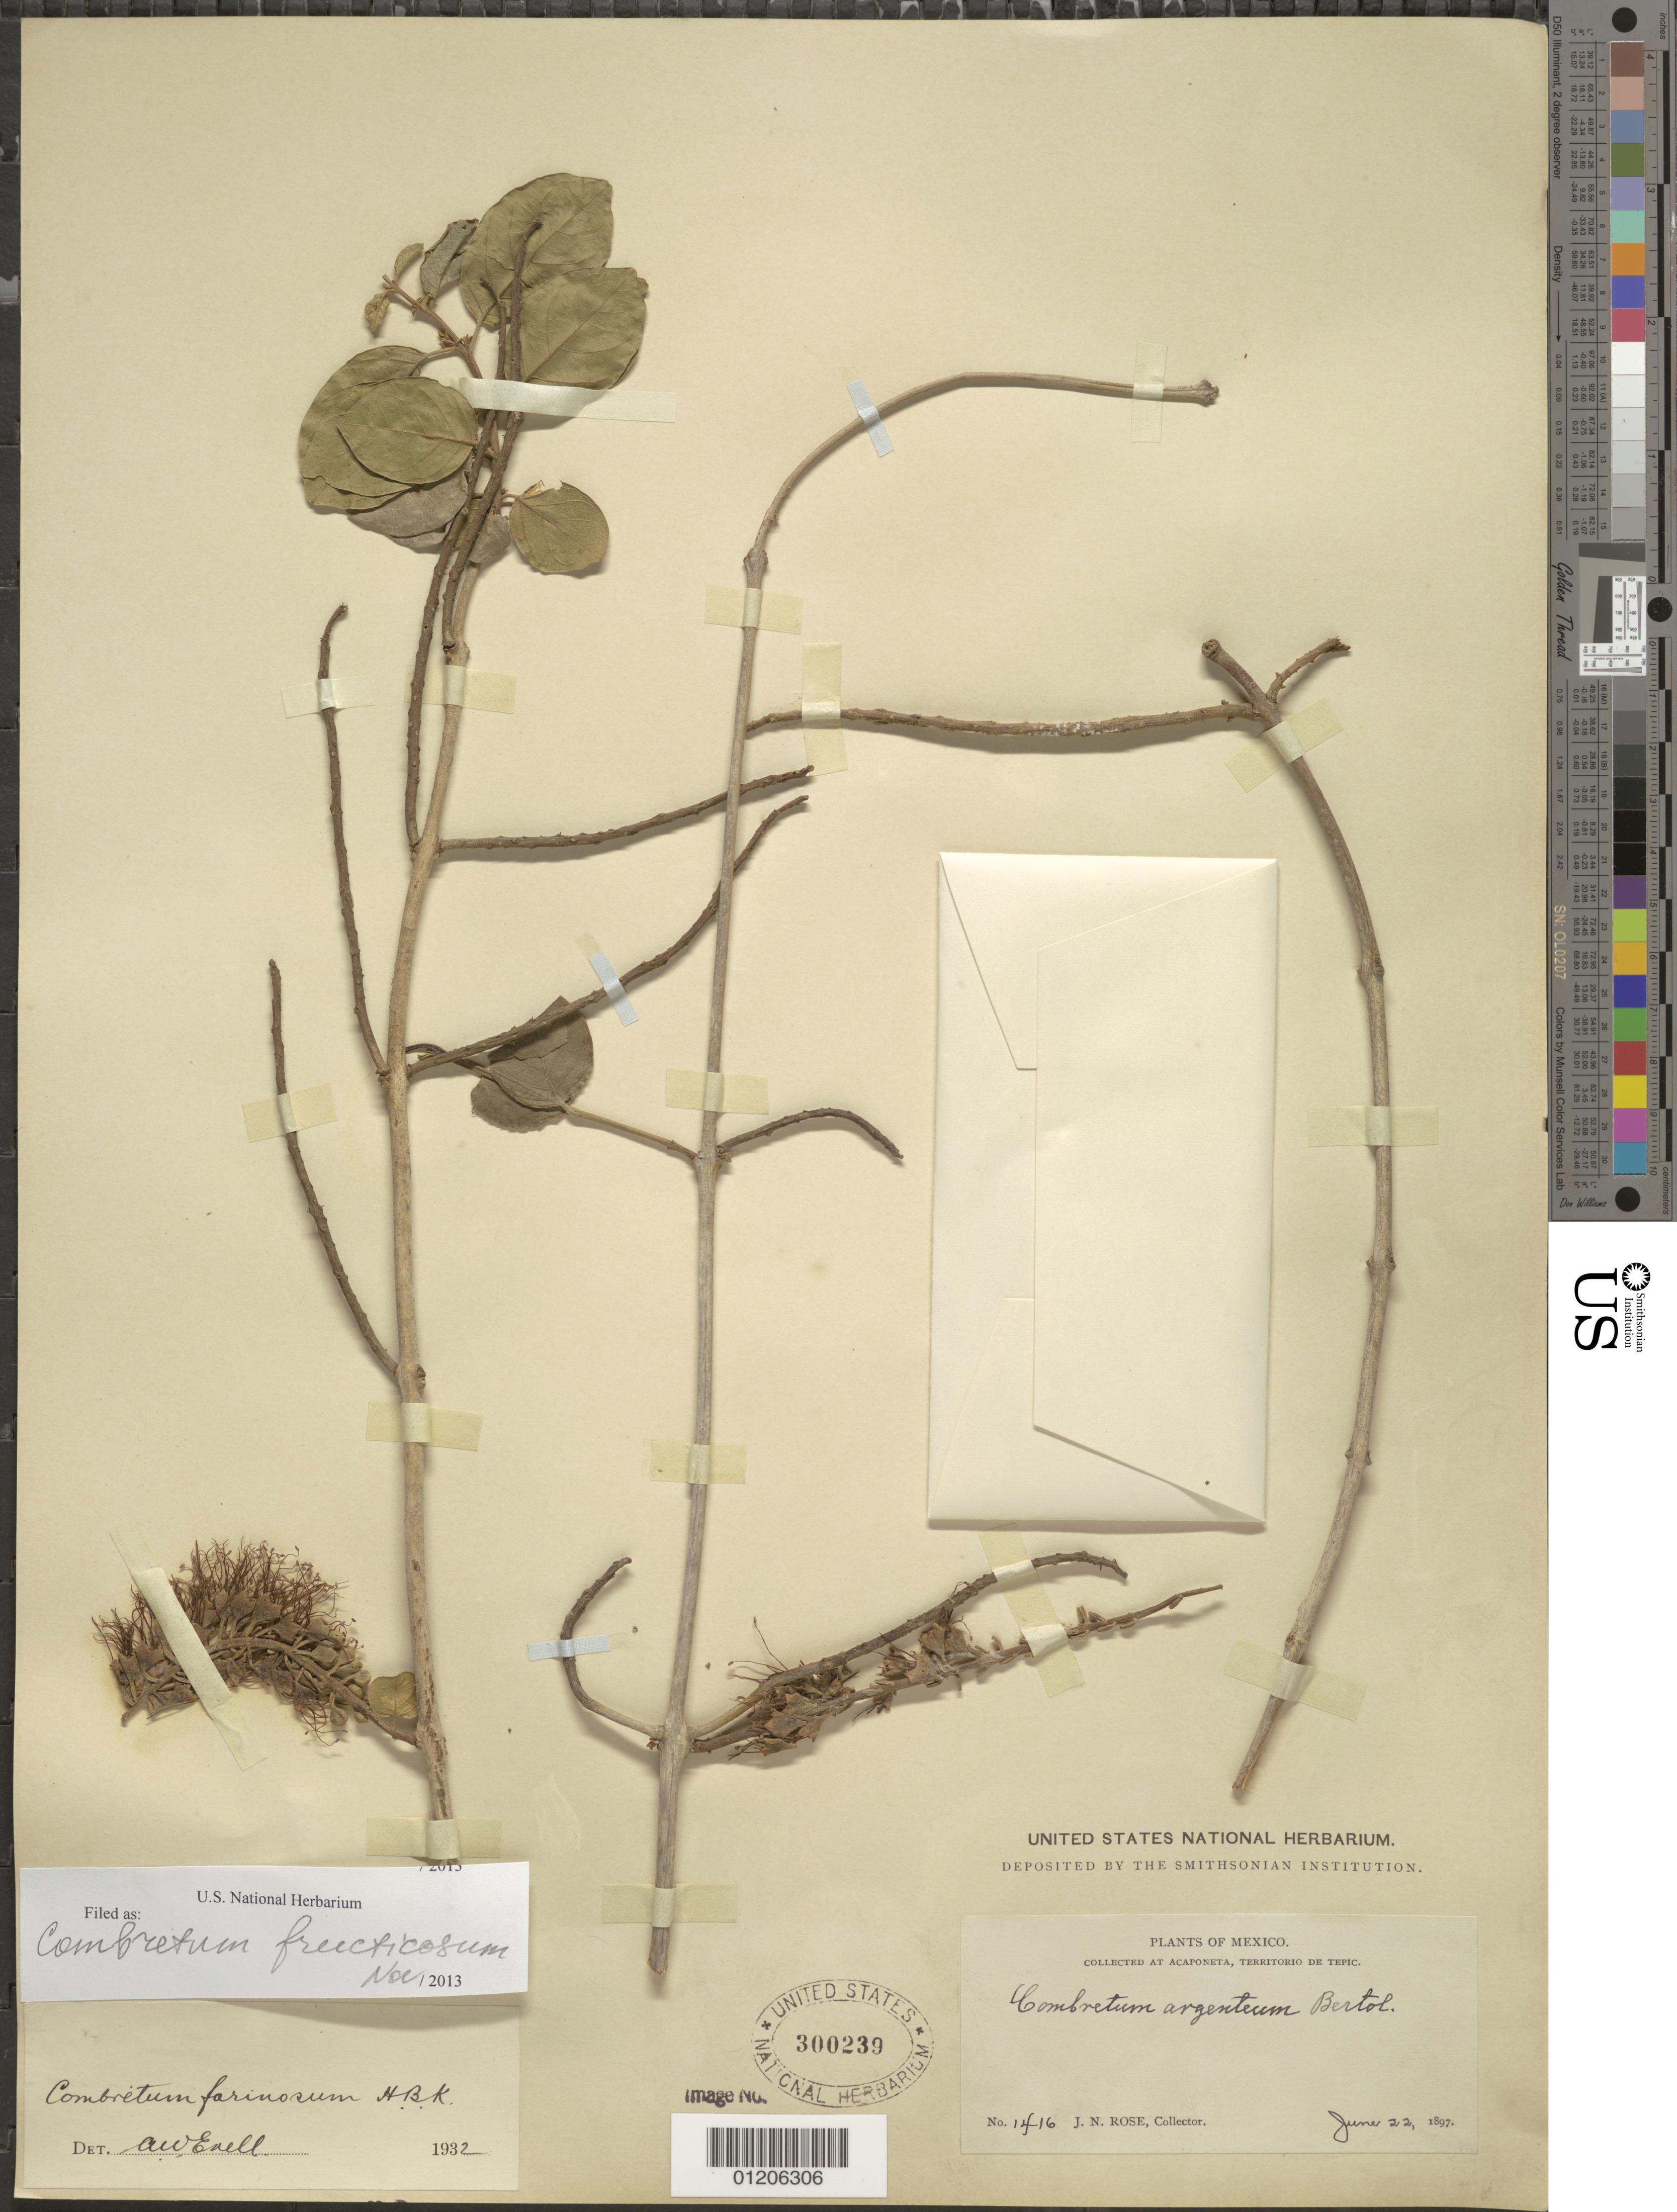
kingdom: Plantae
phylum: Tracheophyta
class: Magnoliopsida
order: Myrtales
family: Combretaceae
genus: Combretum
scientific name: Combretum fruticosum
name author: (Loefl.) Stuntz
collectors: J. N. Rose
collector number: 1416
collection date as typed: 22 Jun 1897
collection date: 1897-06-22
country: Mexico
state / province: Nayarit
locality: Acaponeta, Territorio de Tepic.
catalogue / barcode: US 300239